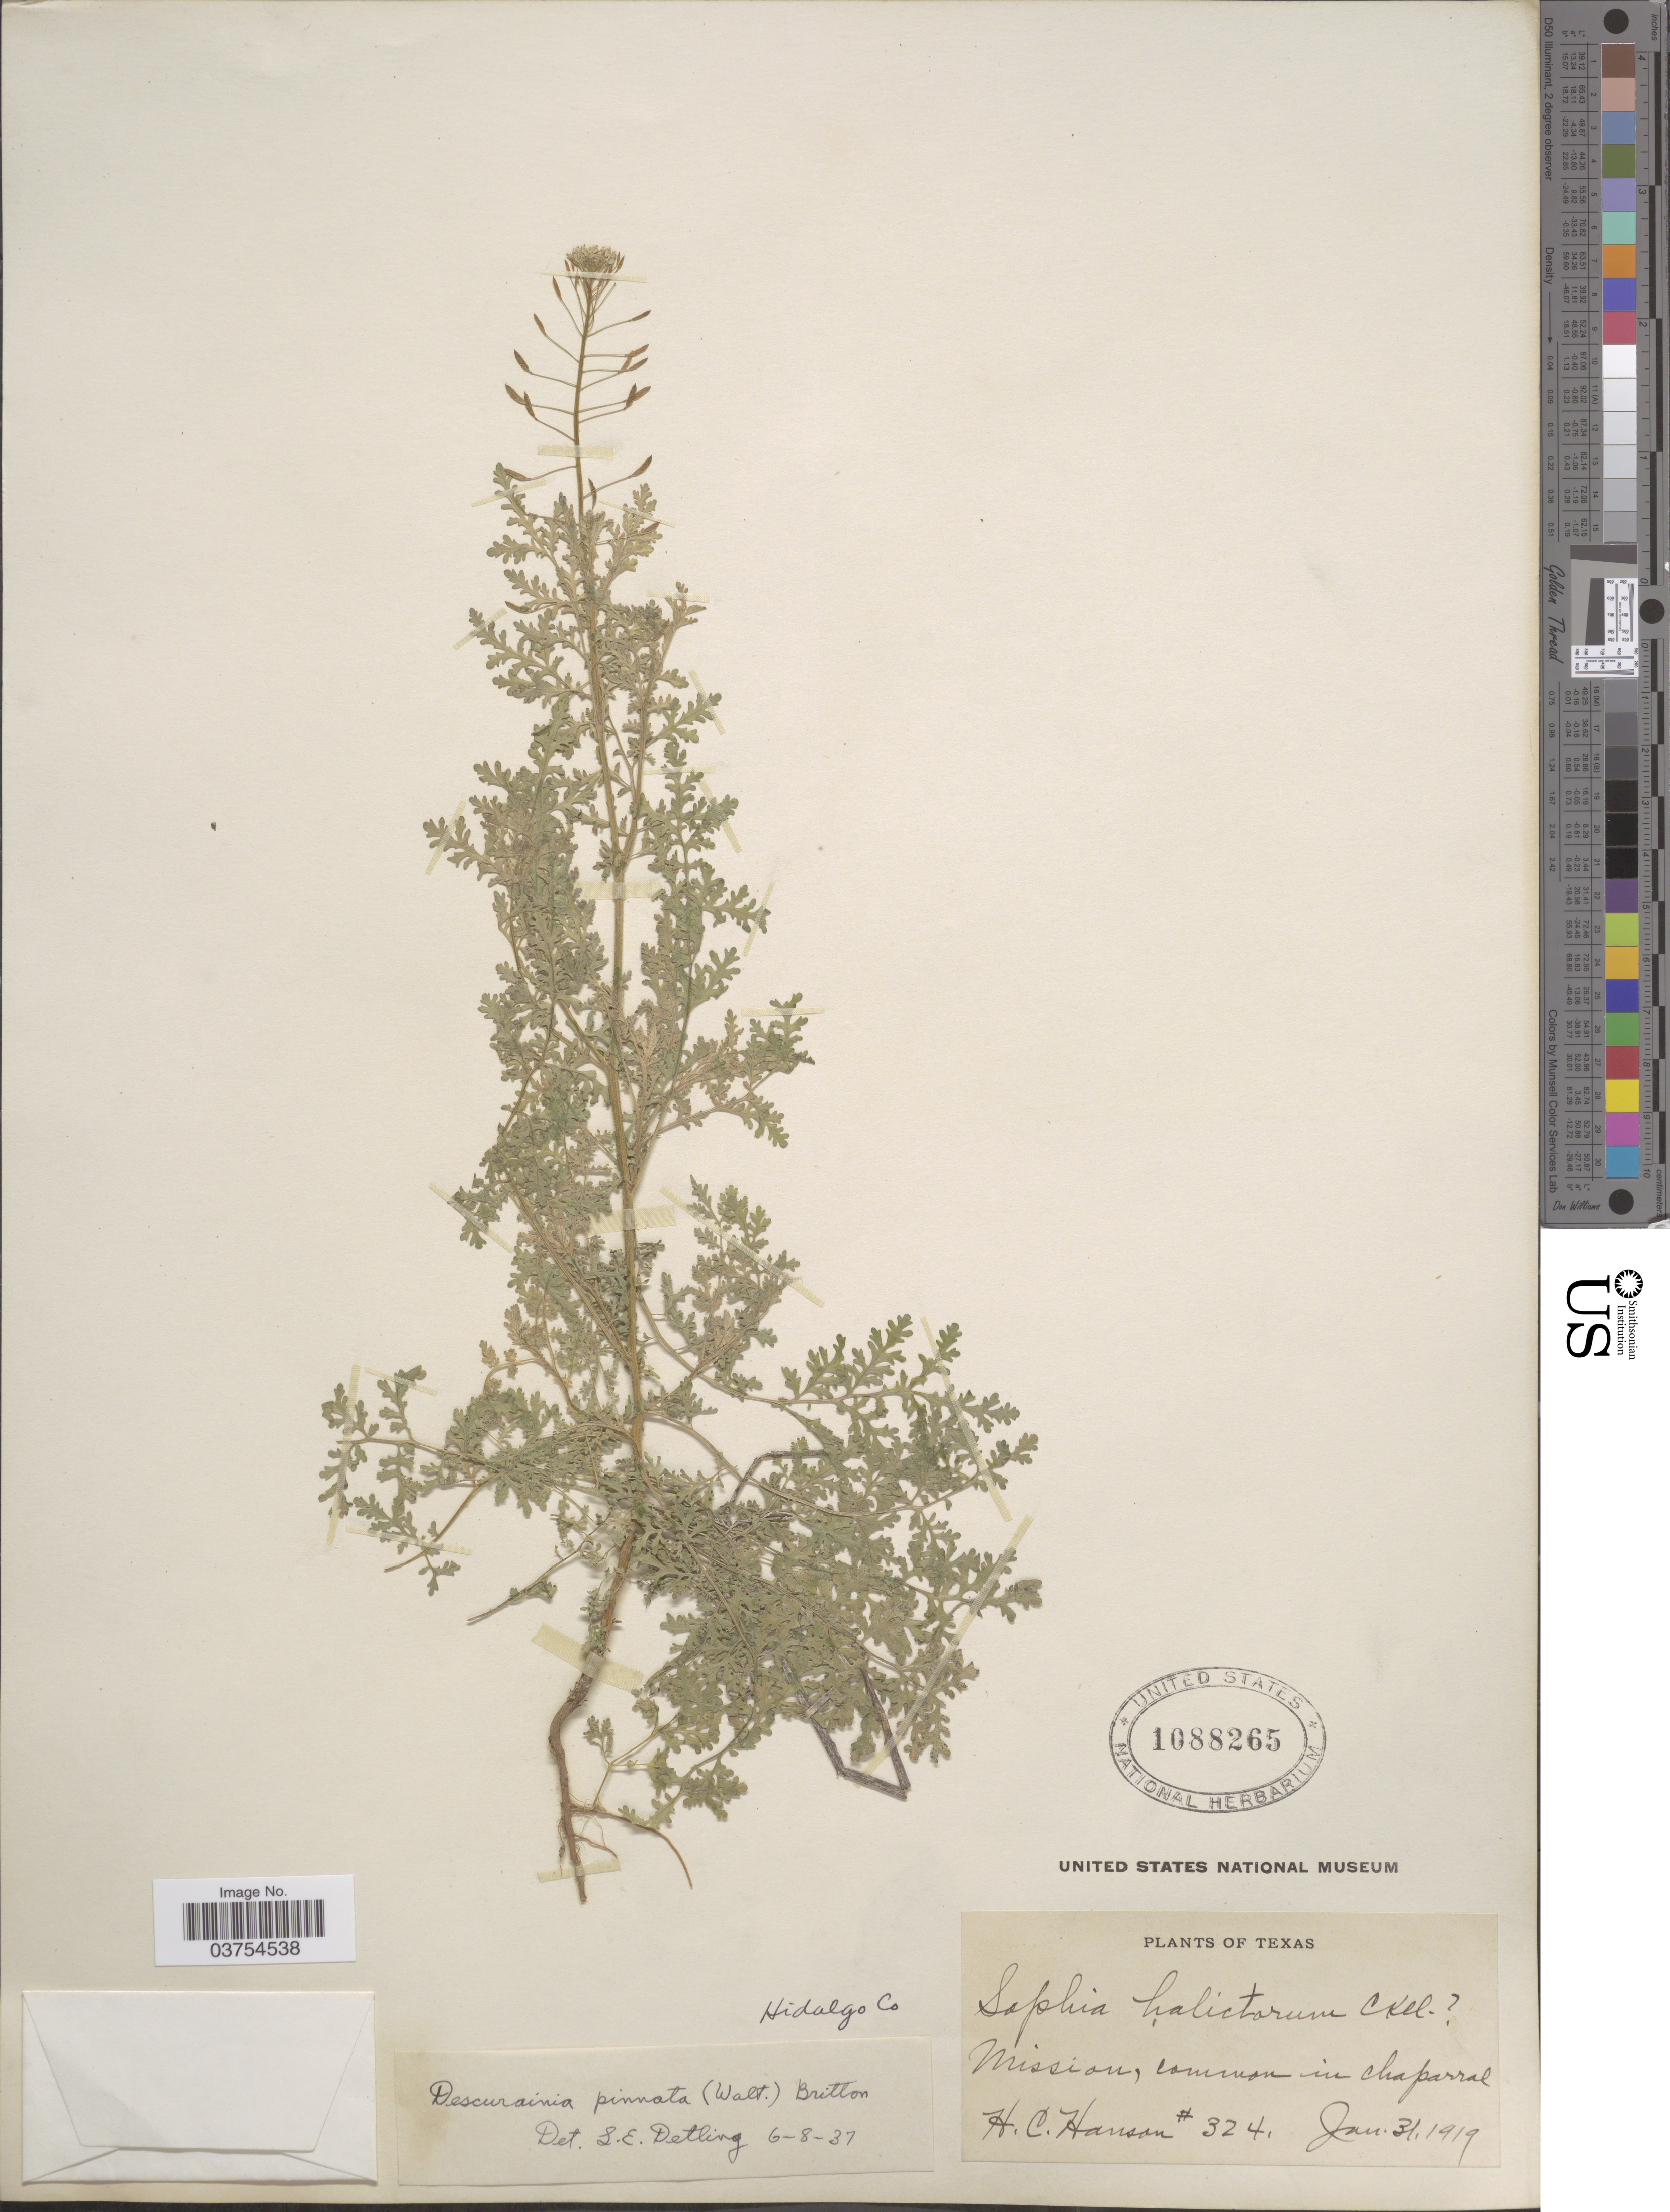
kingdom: Plantae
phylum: Tracheophyta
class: Magnoliopsida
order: Brassicales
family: Brassicaceae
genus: Descurainia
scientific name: Descurainia pinnata subsp. typica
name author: (C.A. Mey.) Detling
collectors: H. Hanson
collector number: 324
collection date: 1919-01-31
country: United States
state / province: Texas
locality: Mission, common in chaparral.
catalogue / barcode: US 1088265